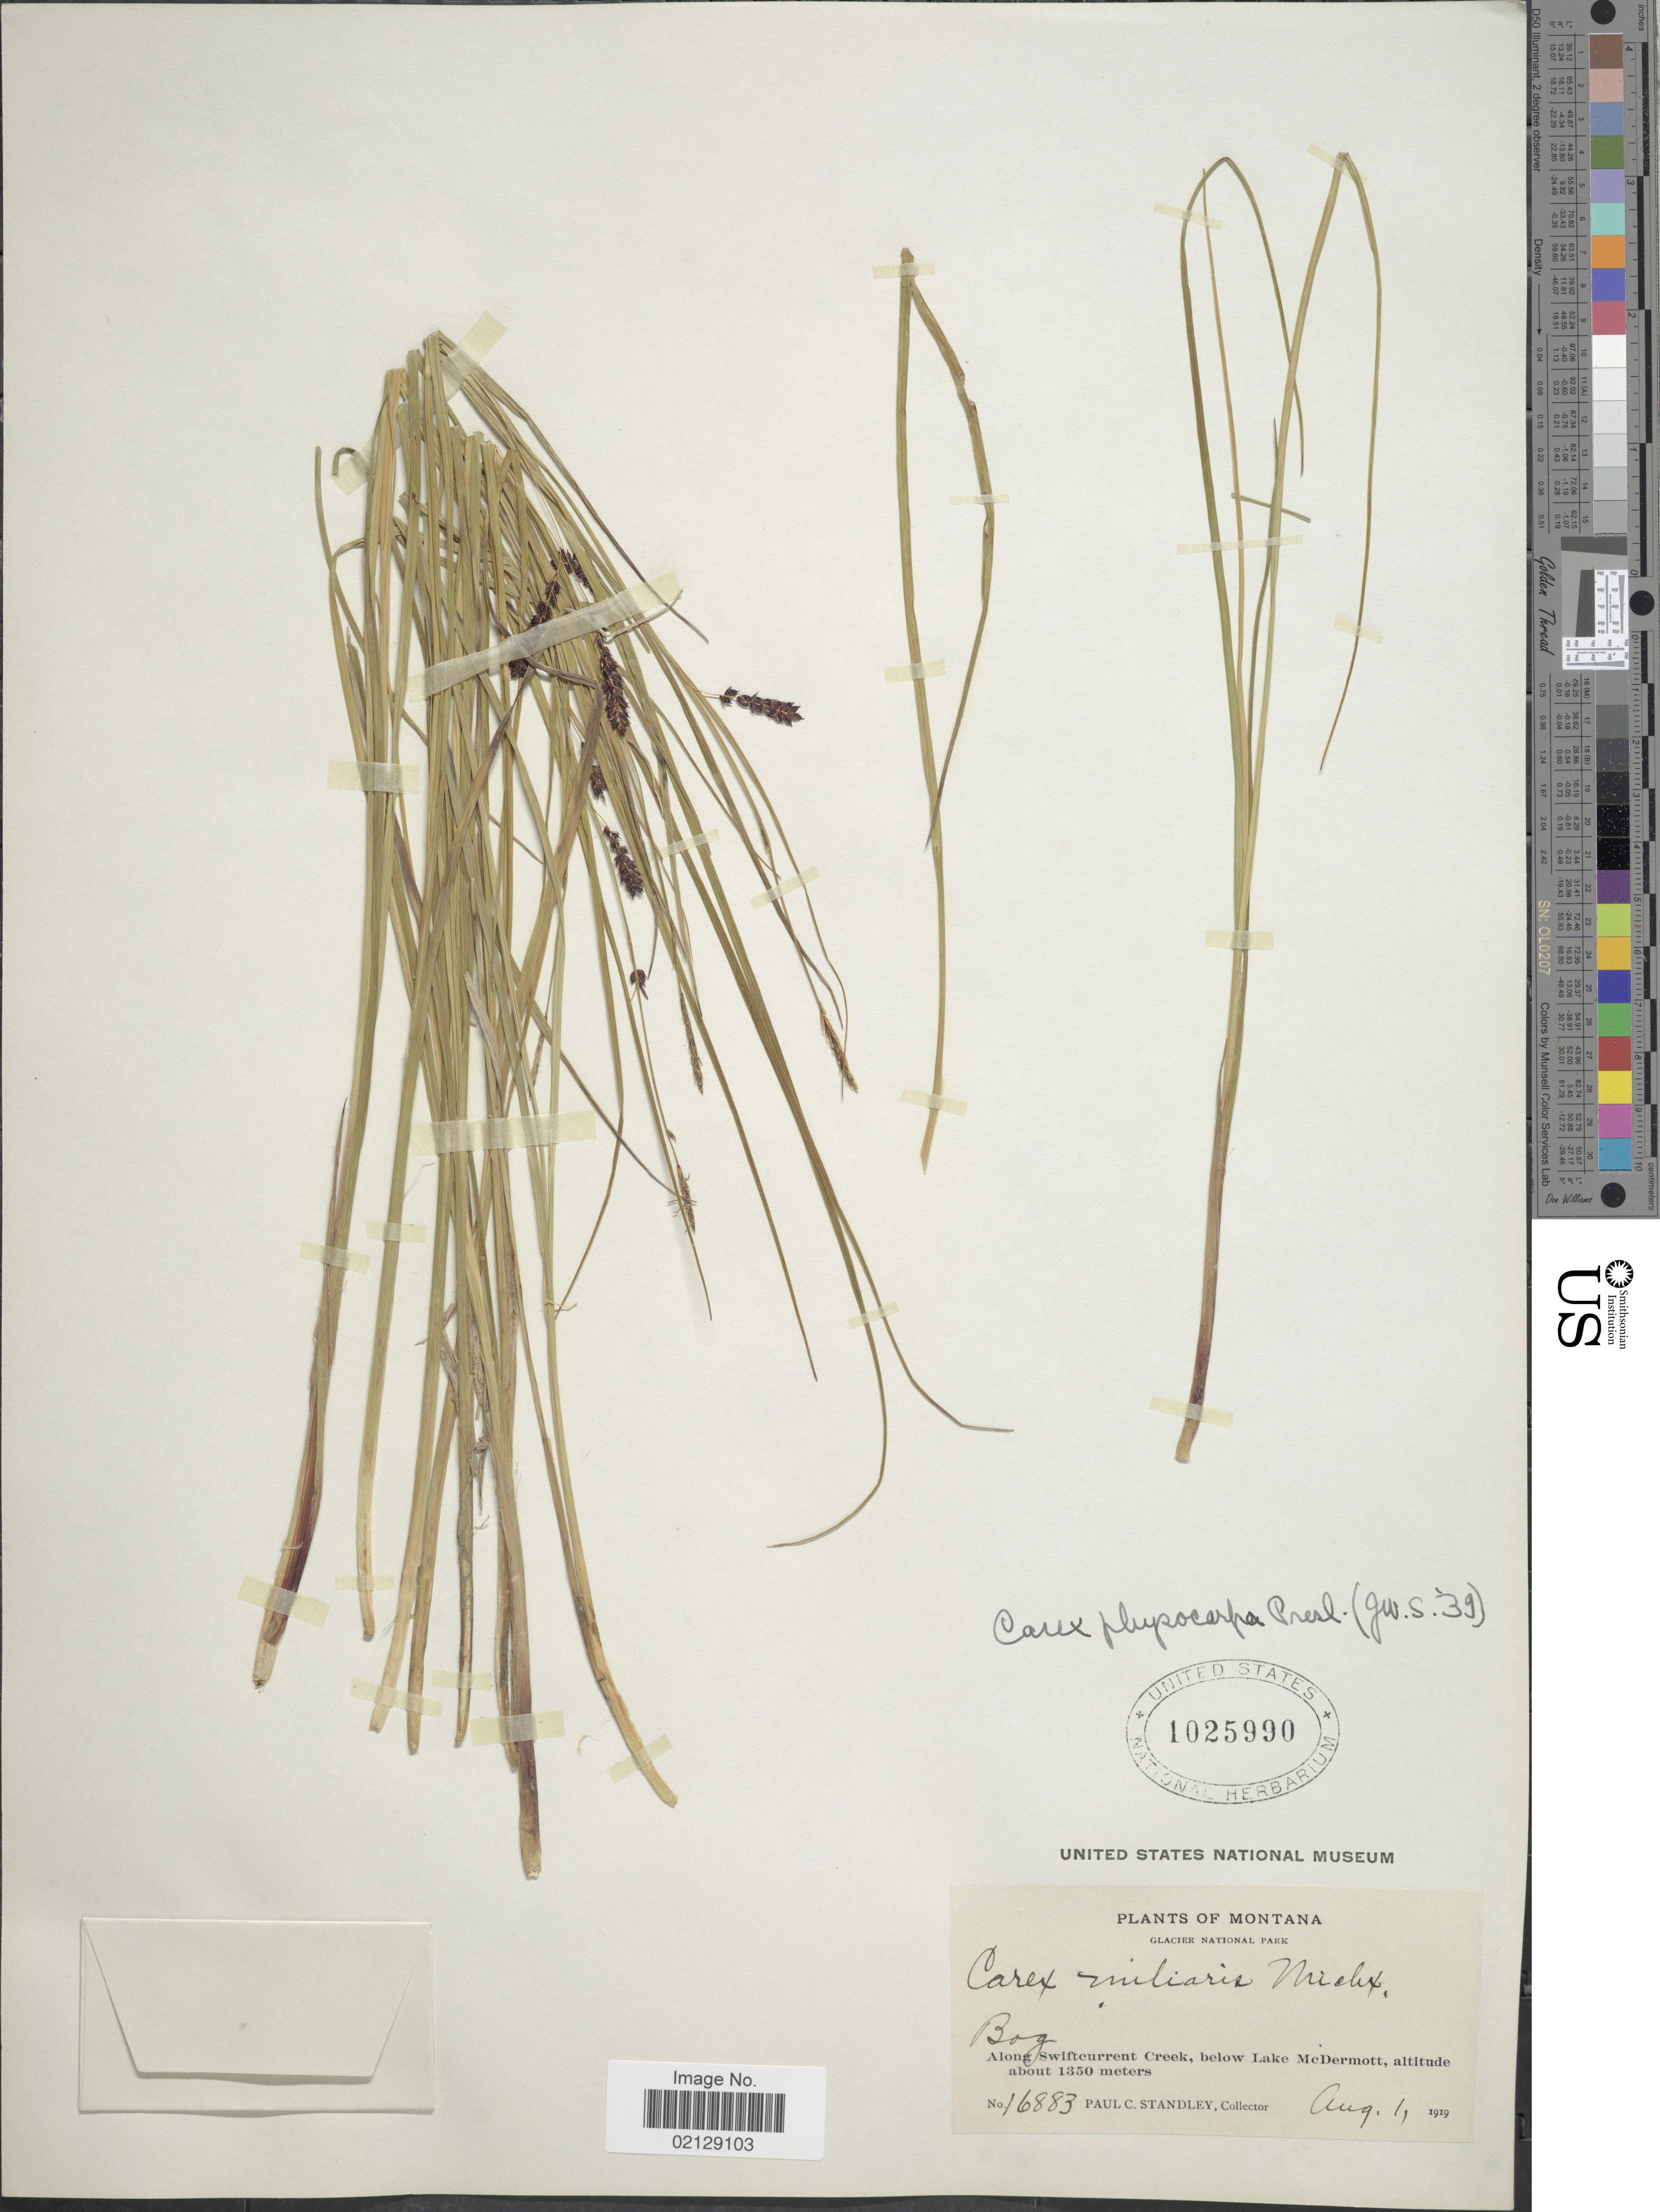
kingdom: Plantae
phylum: Tracheophyta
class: Liliopsida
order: Poales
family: Cyperaceae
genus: Carex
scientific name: Carex saxatilis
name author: L.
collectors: P. C. Standley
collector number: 16883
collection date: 1919-08-01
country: United States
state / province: Montana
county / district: Glacier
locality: Glacier National Park, along Swiftcurrent Creek, below Lake McDermott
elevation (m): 1350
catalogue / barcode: US 1025990